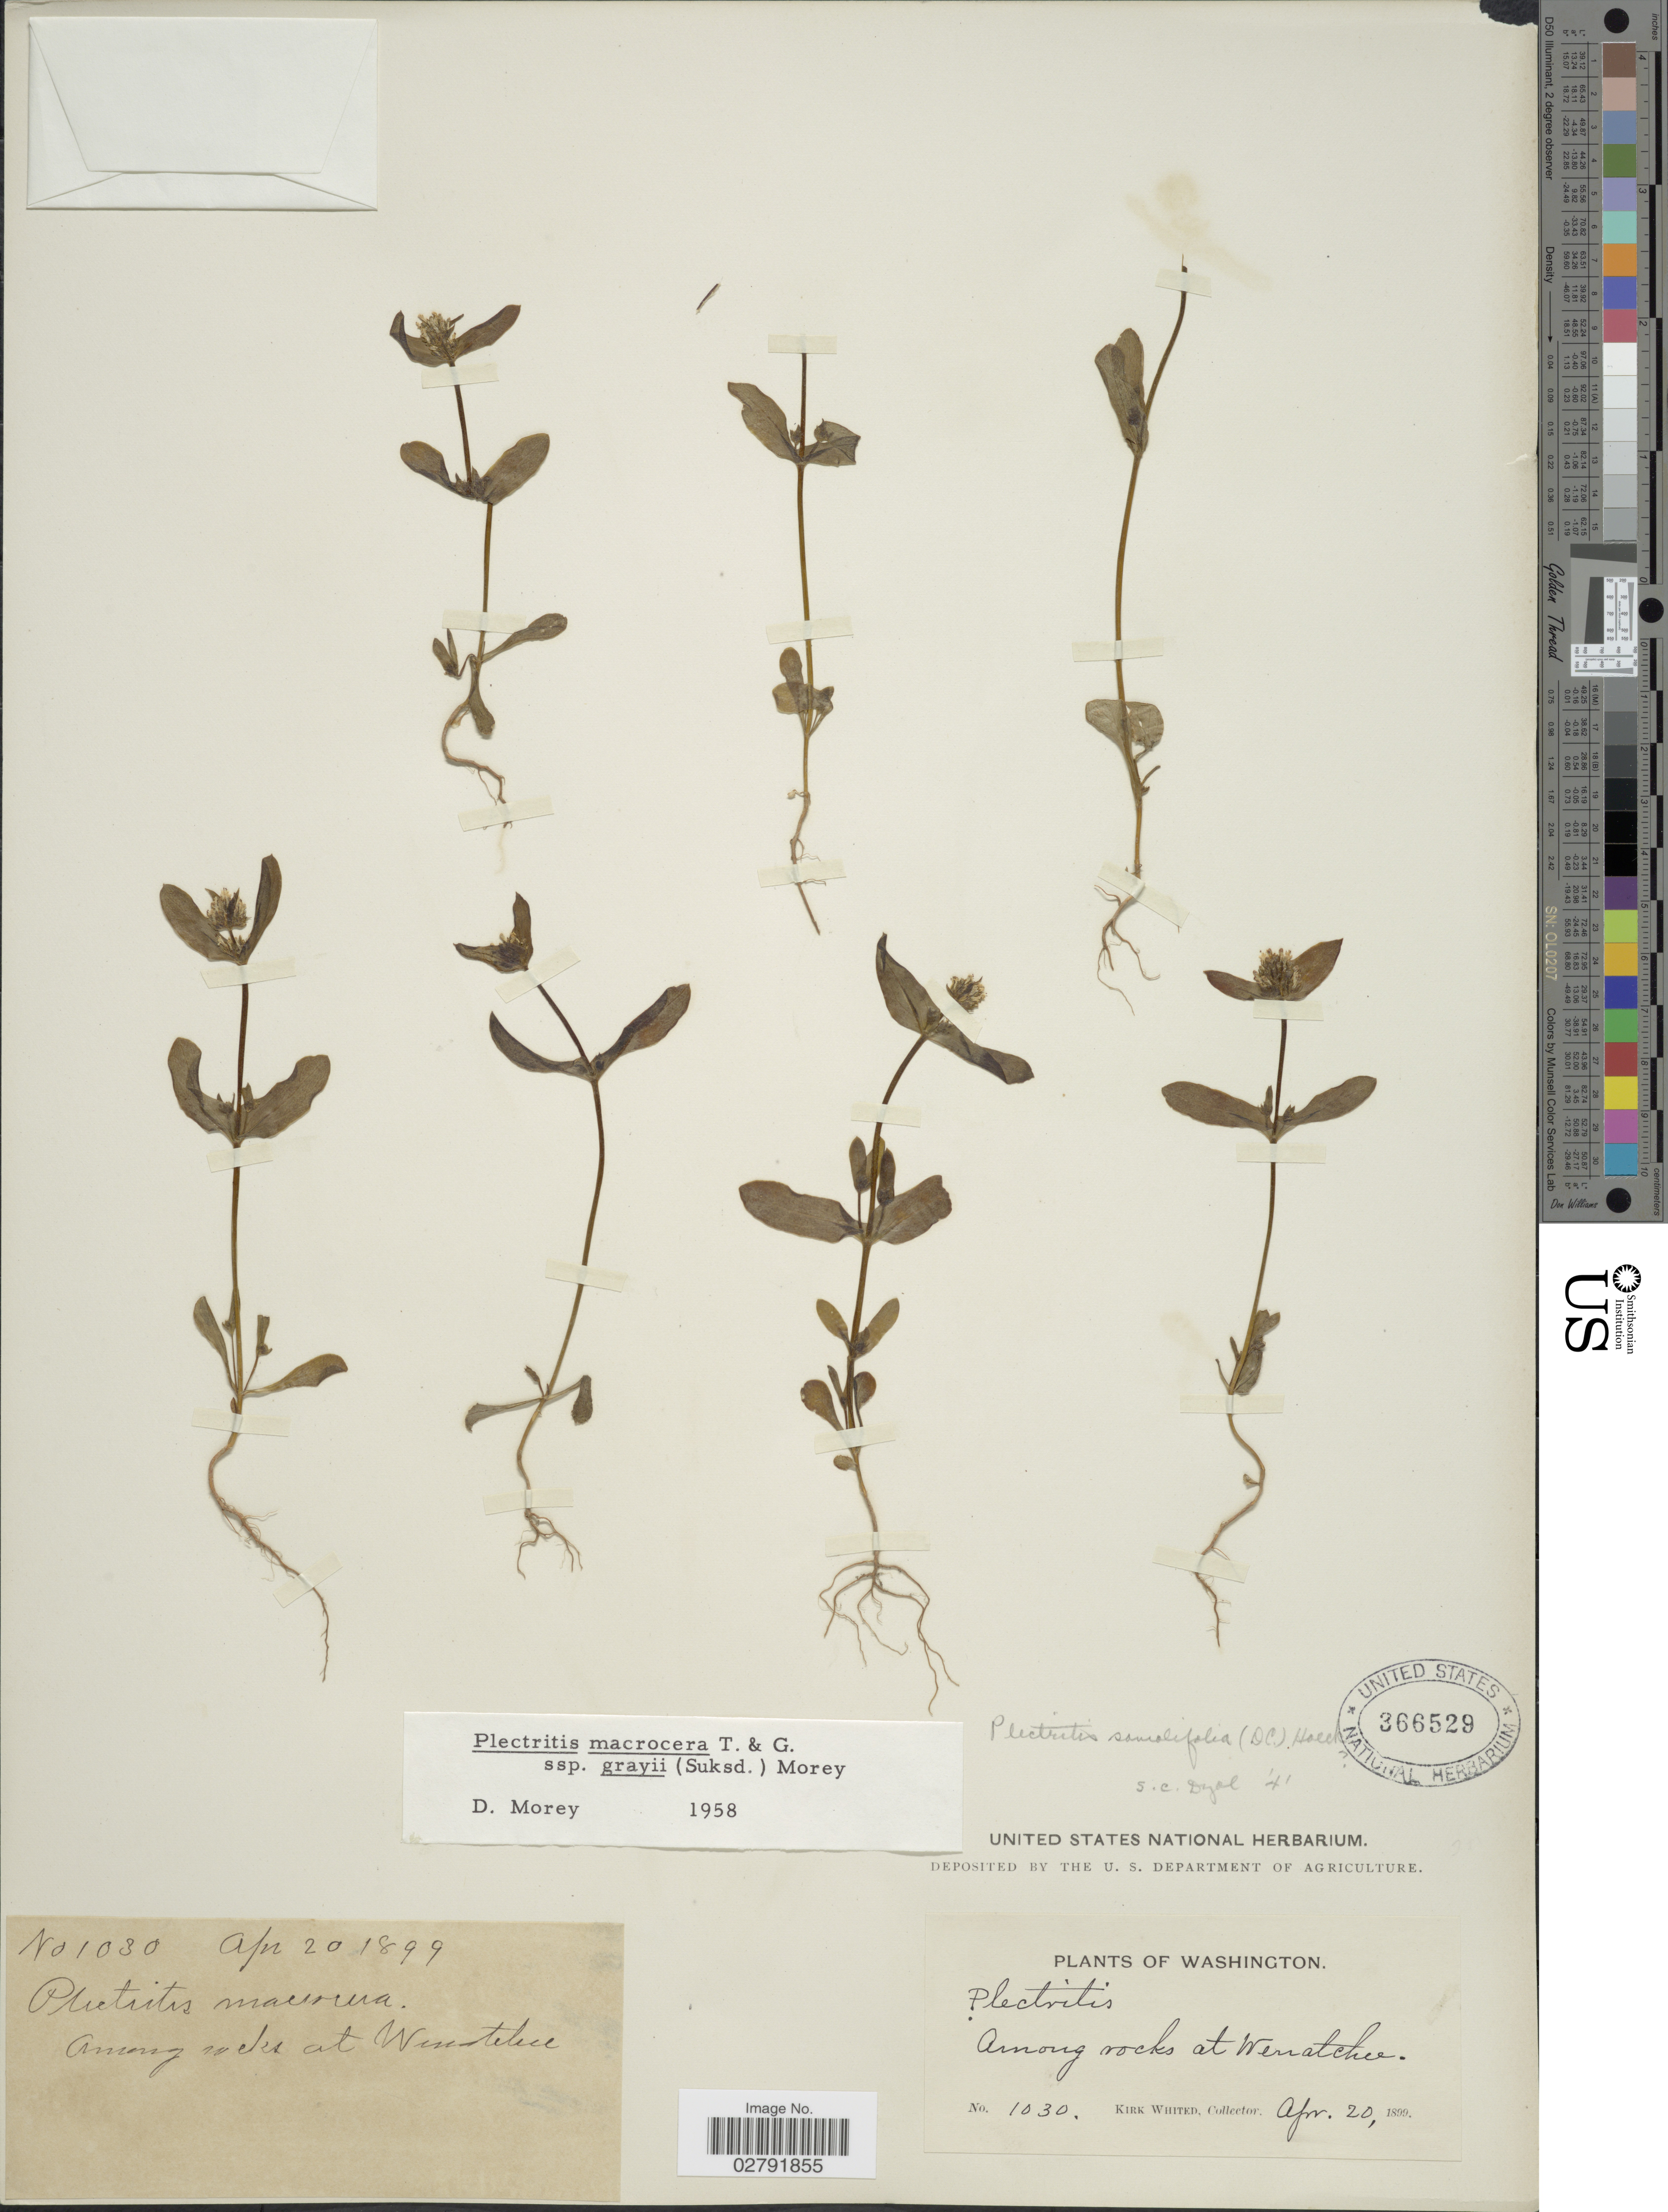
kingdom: Plantae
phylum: Tracheophyta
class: Magnoliopsida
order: Dipsacales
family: Caprifoliaceae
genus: Plectritis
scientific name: Plectritis macrocera subsp. grayi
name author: (Suksd.) Morey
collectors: K. Whited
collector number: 1030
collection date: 1899-04-20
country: United States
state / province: Washington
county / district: Chelan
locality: Among rocks at Wenatchee.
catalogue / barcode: US 366529